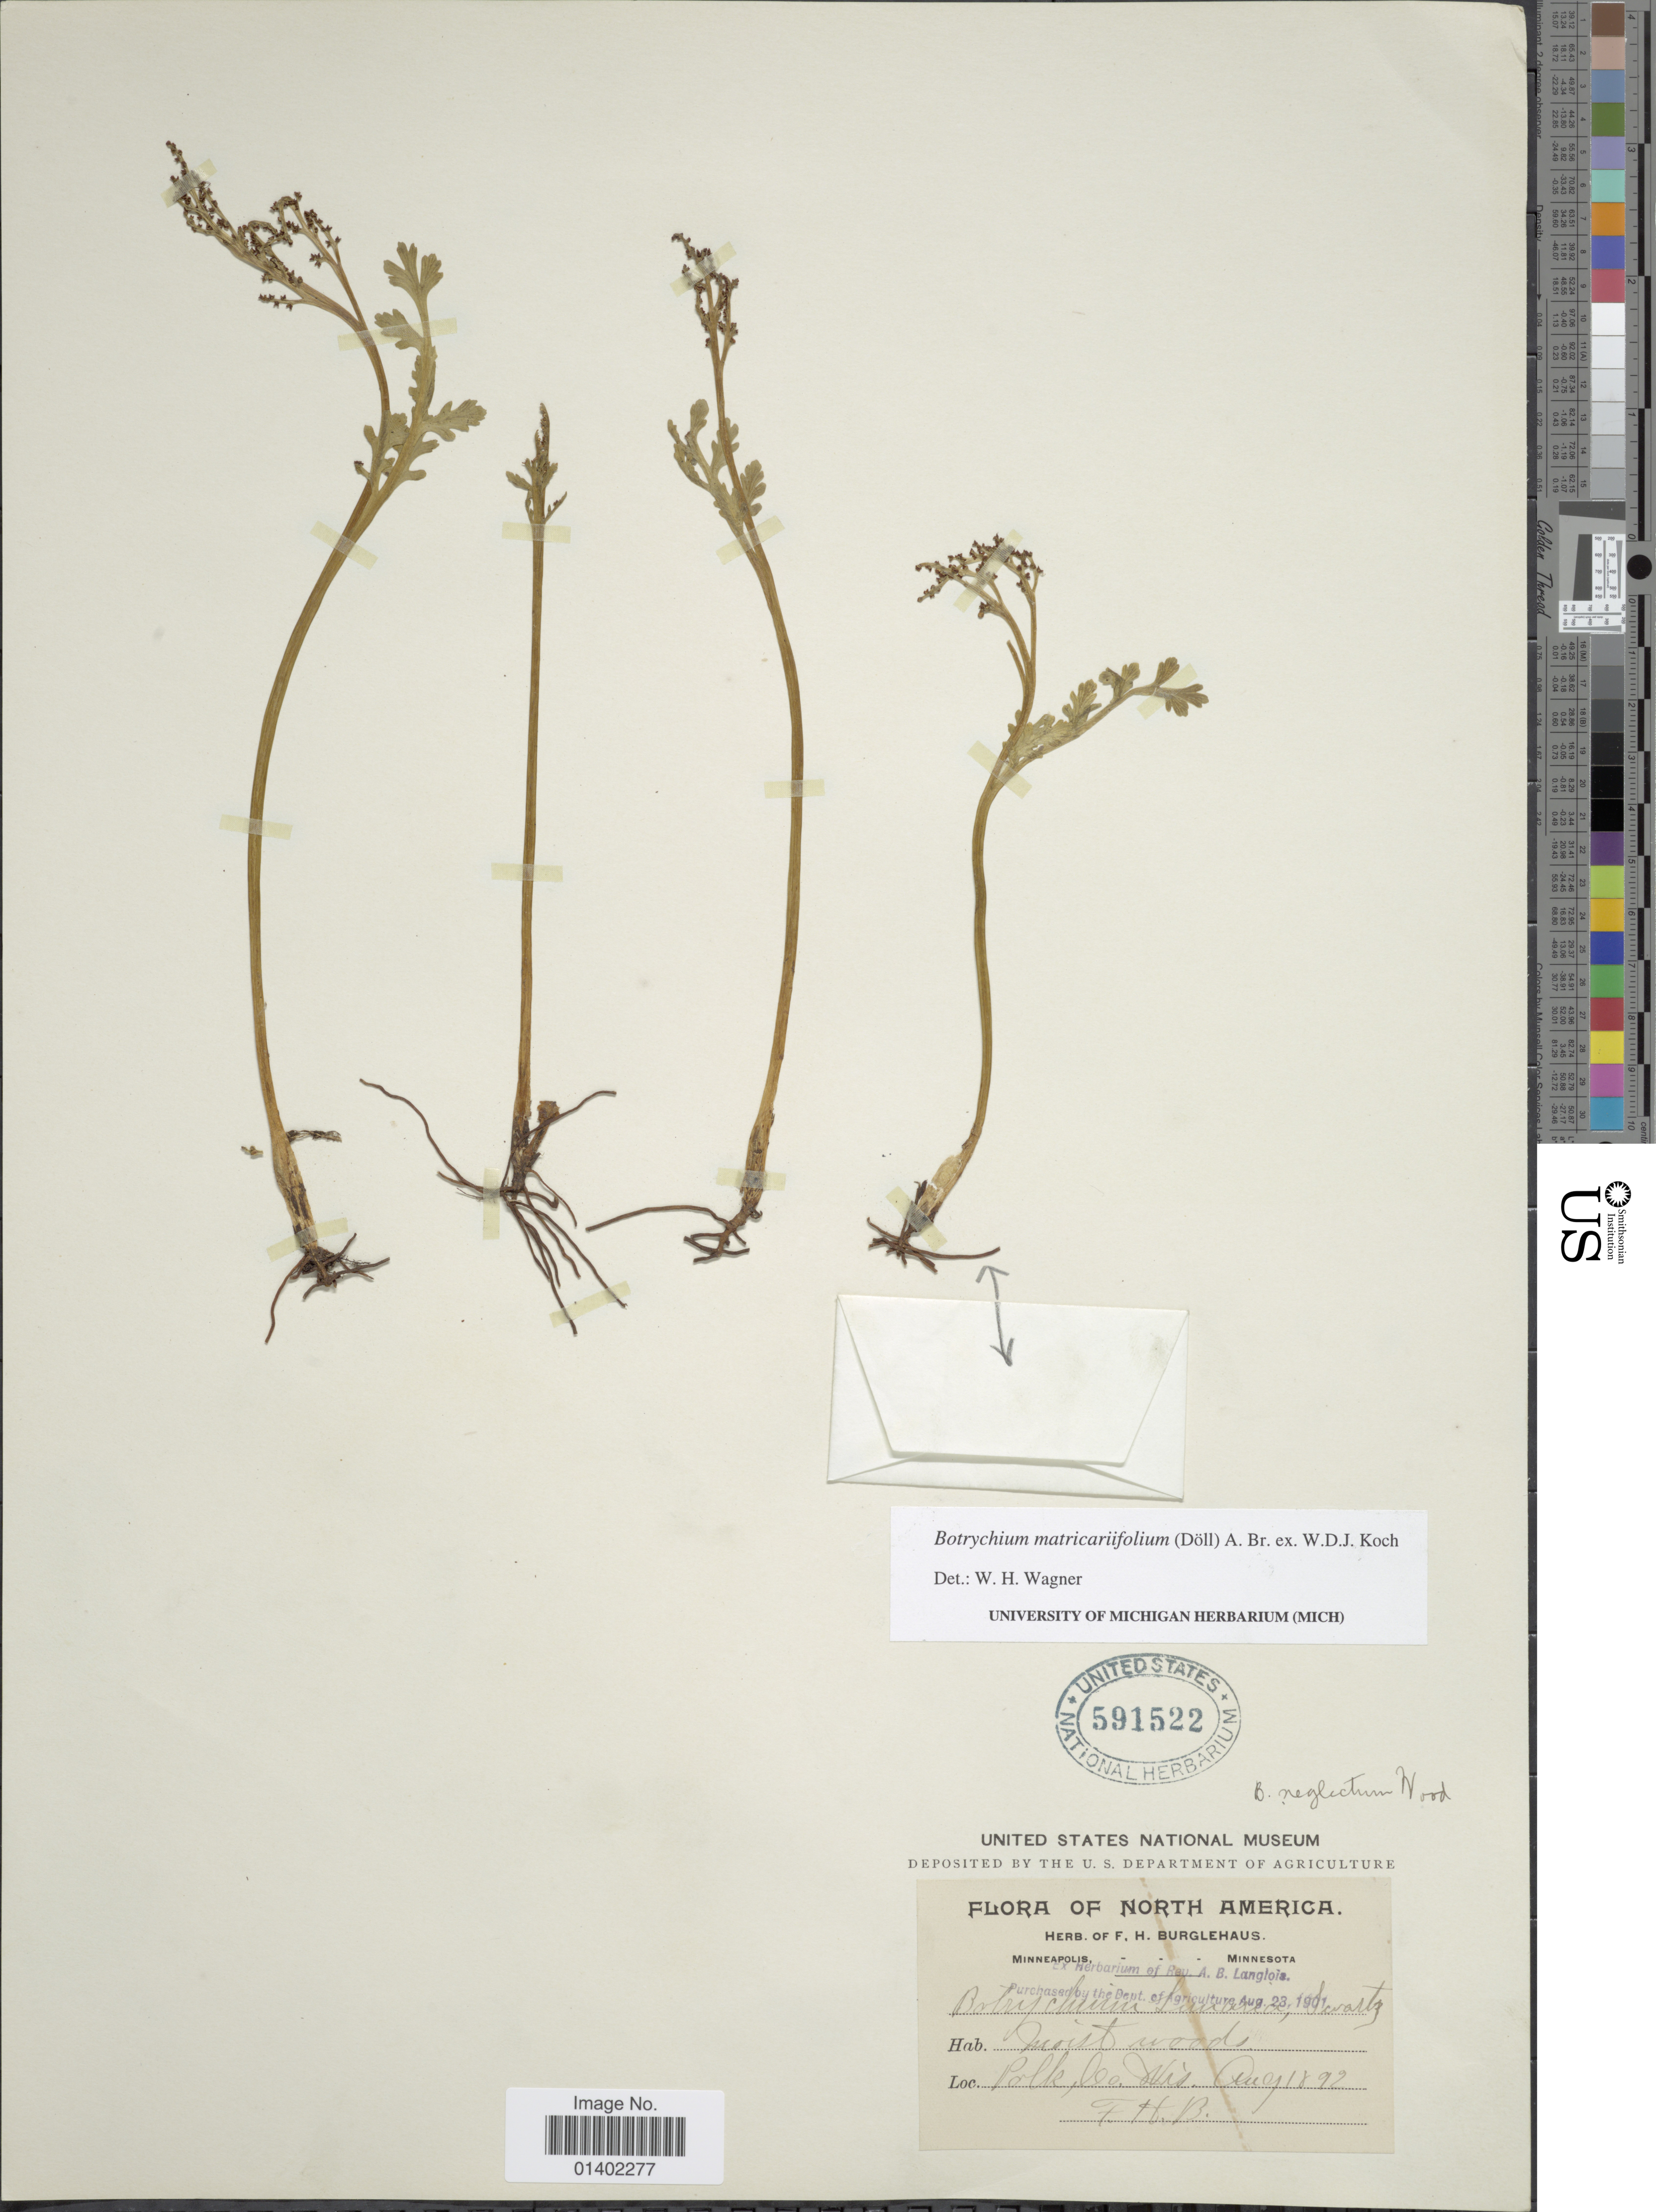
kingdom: Plantae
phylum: Tracheophyta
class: Polypodiopsida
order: Ophioglossales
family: Ophioglossaceae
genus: Botrychium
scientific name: Botrychium matricariifolium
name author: (A. Braun ex Dowell) A. Braun ex Koch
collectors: F. Burglehaus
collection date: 1892-08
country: United States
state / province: Mississippi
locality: Polk, Co.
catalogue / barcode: US 591522